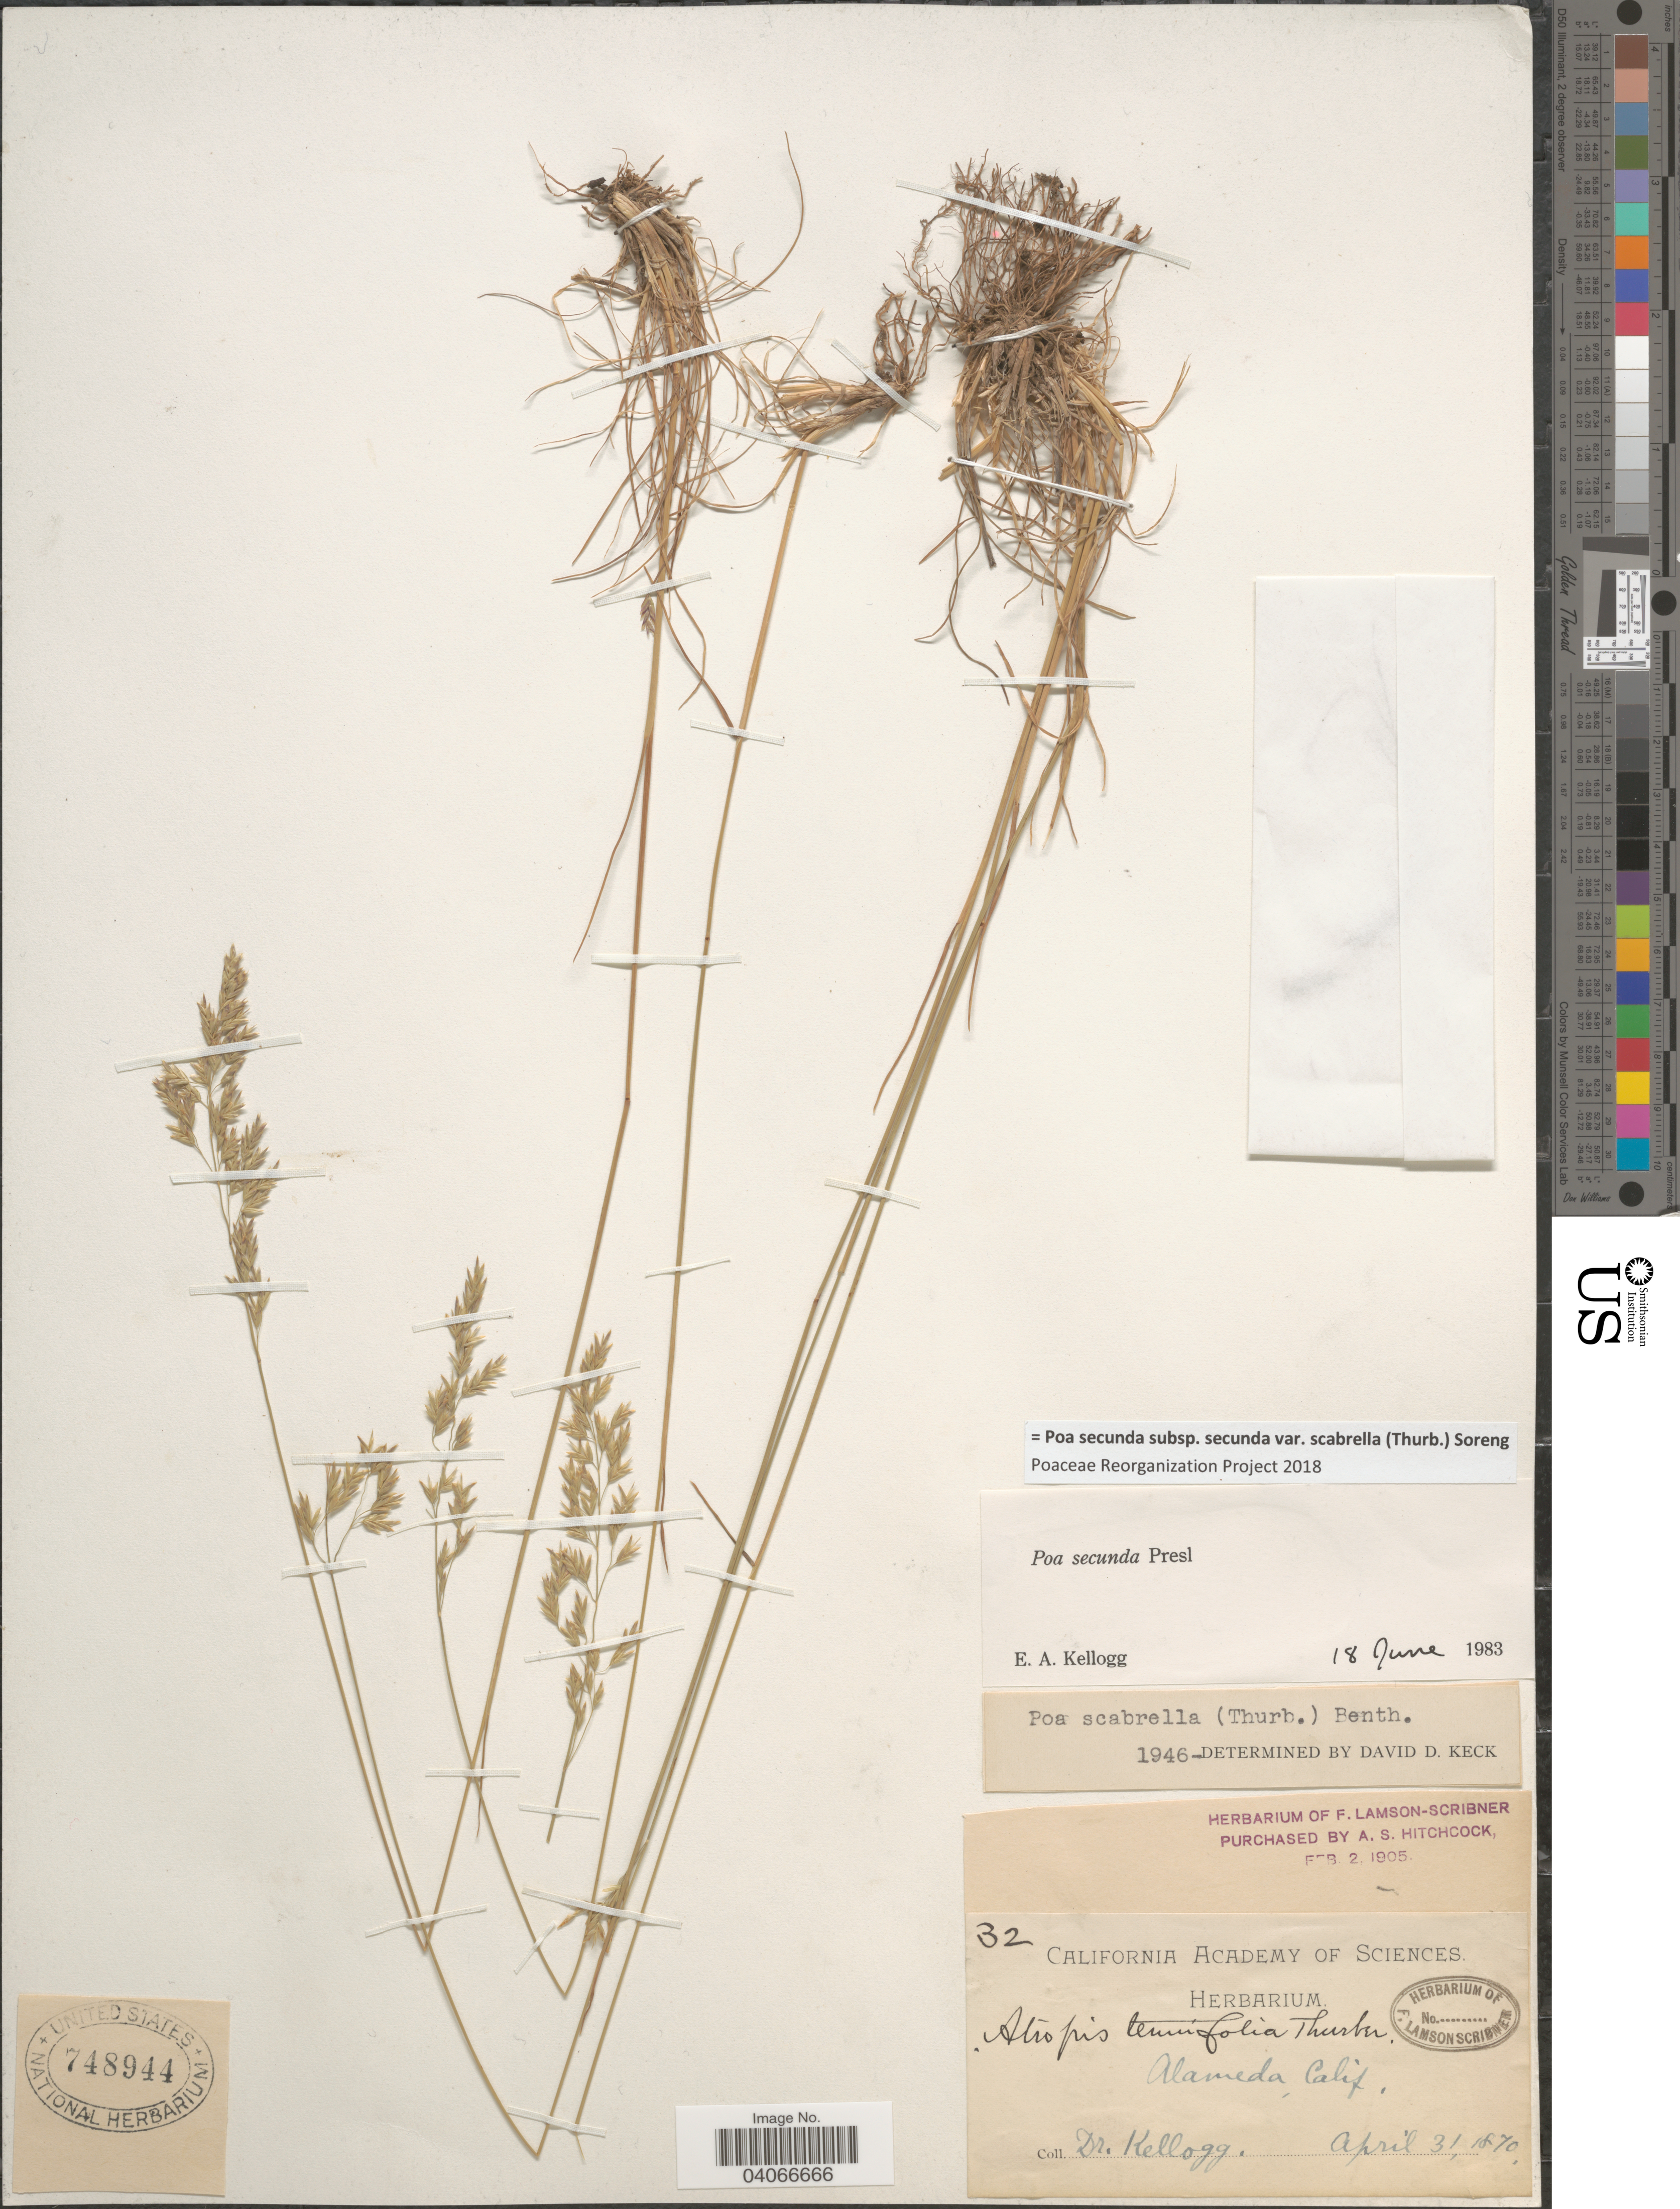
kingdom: Plantae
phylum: Tracheophyta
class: Liliopsida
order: Poales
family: Poaceae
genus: Poa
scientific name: Poa secunda subsp. secunda var. scabrella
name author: (Thurb.) Soreng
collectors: -- Kellogg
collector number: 32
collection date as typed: Transcribed d/m/y: 31/4/1870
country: United States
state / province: California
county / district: Alameda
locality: Alameda.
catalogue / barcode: US 748944